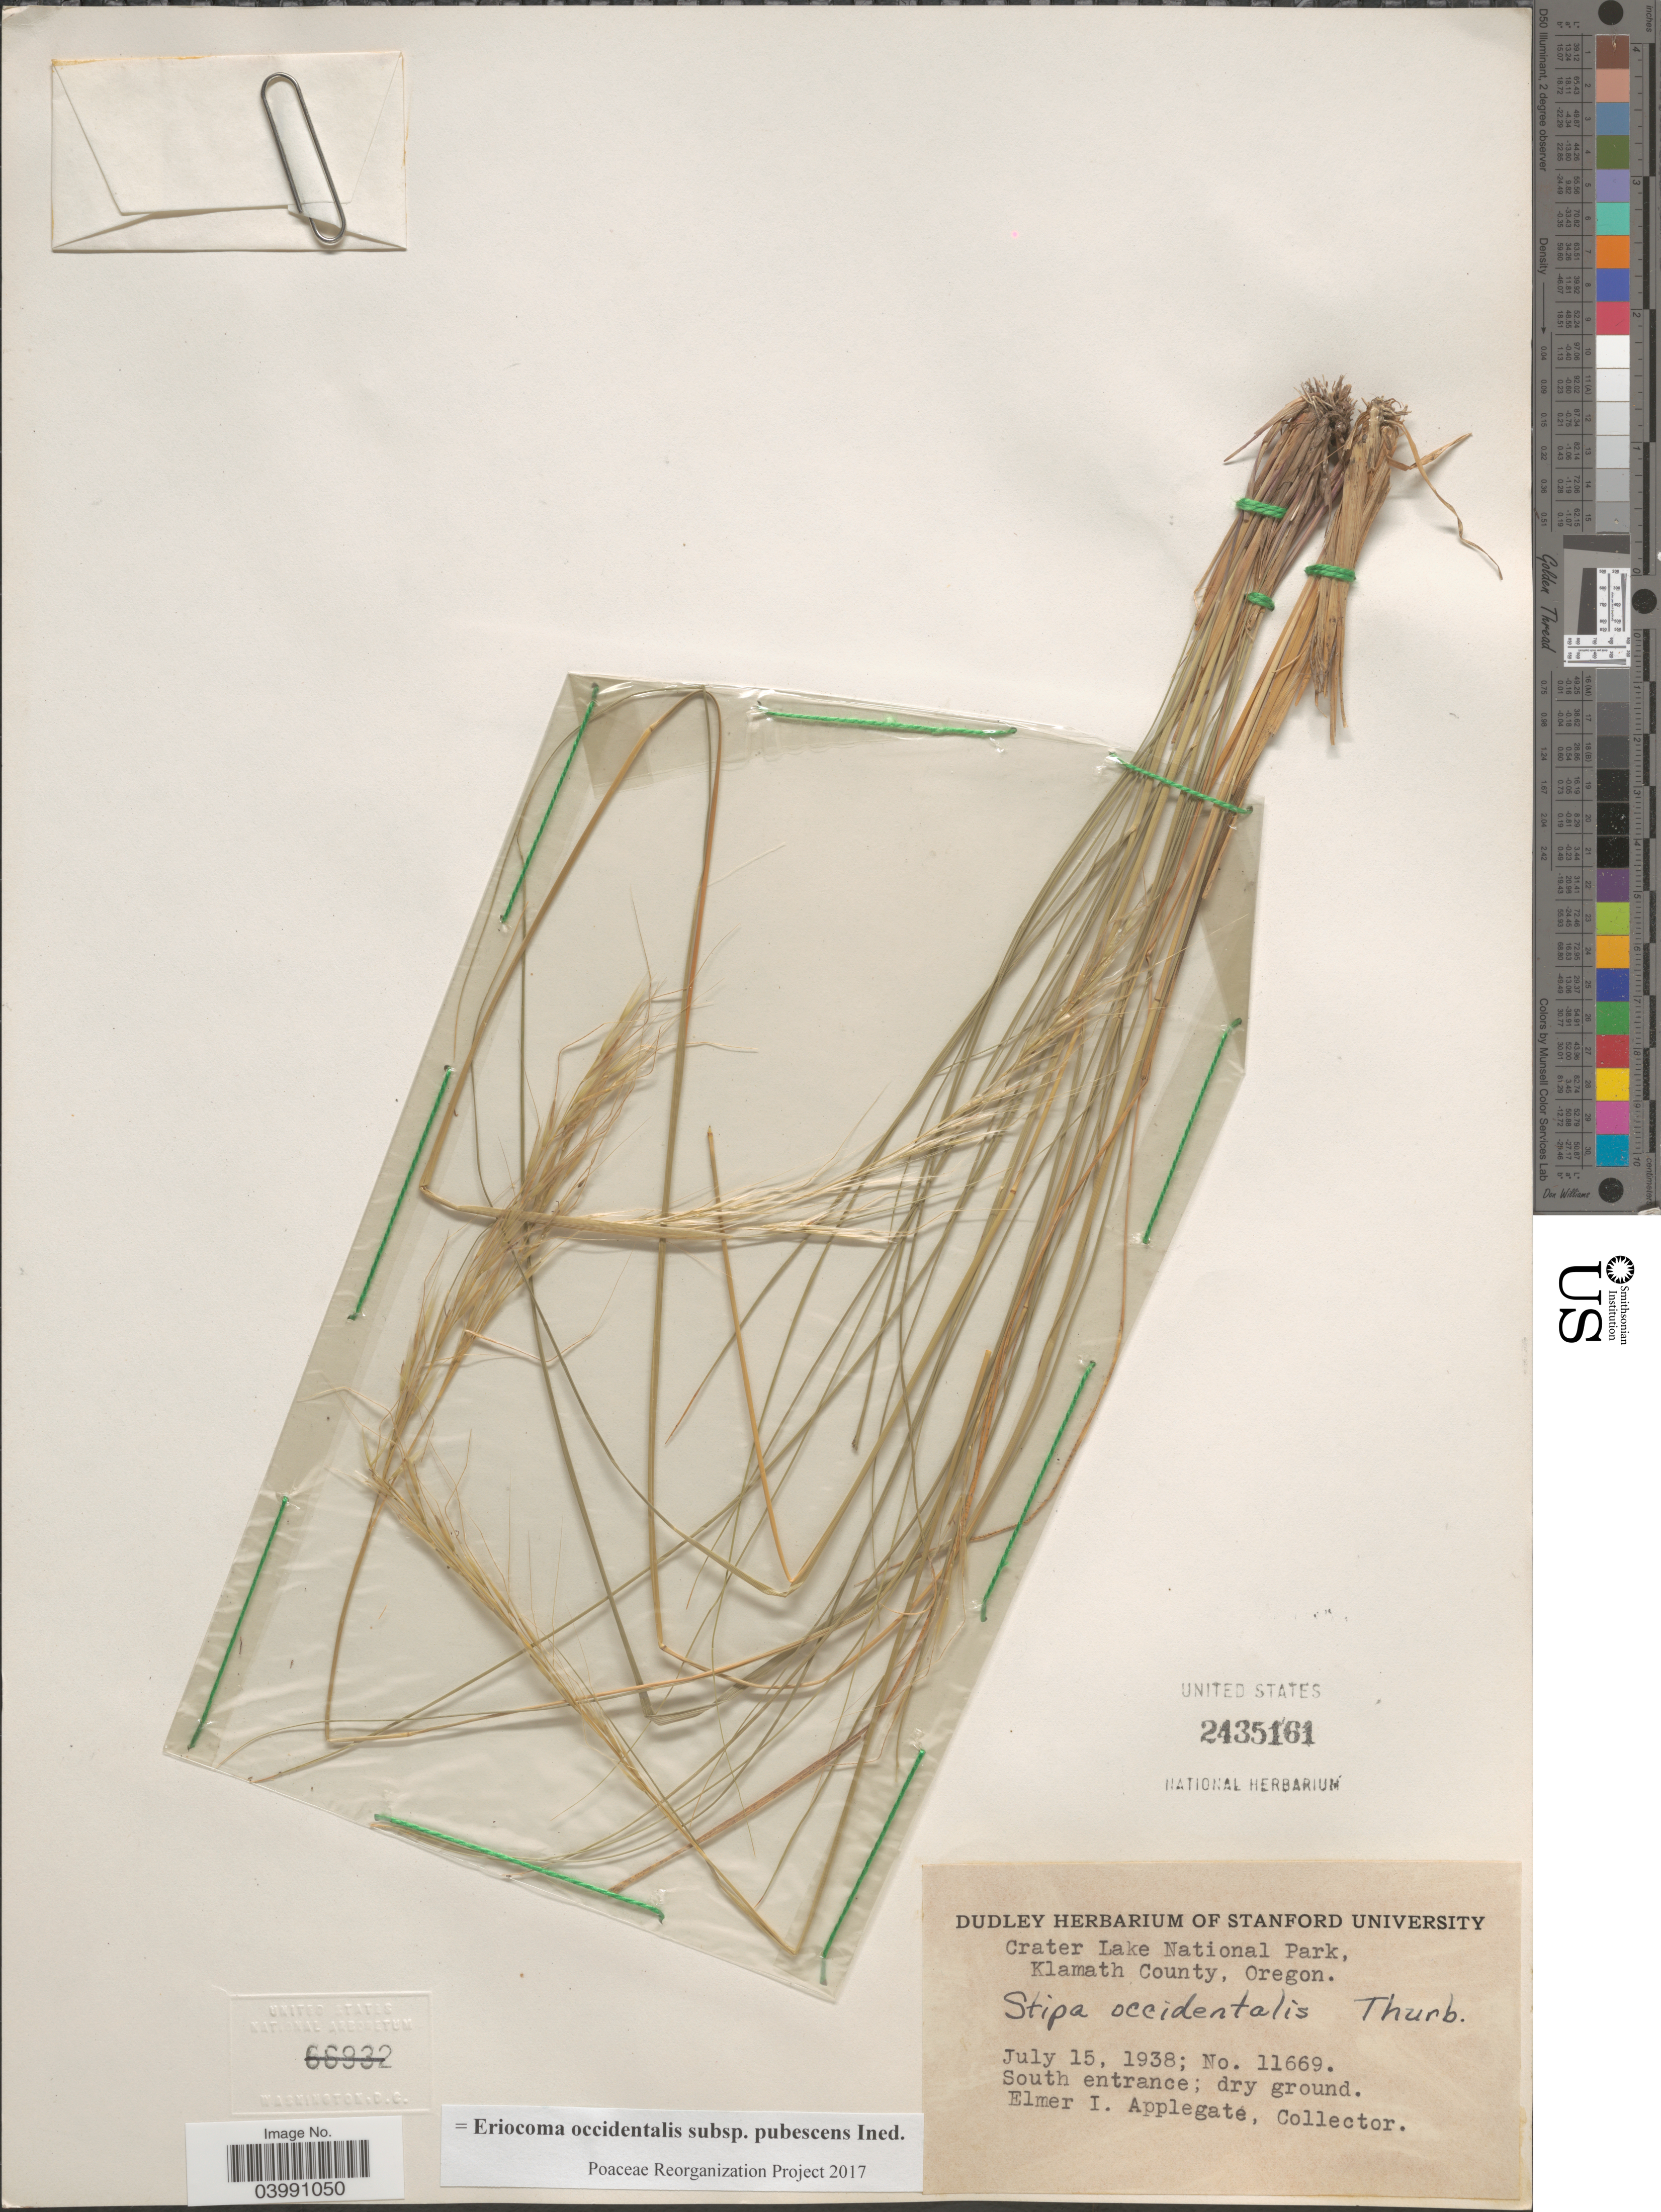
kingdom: Plantae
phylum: Tracheophyta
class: Liliopsida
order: Poales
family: Poaceae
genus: Eriocoma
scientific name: Eriocoma occidentalis subsp. pubescens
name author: (Vasey) Romasch.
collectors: E. I. Applegate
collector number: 11669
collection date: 1938-07-15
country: United States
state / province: Oregon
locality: Crater Lake National Park. Klamath County. South entrance.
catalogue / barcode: US 2435161